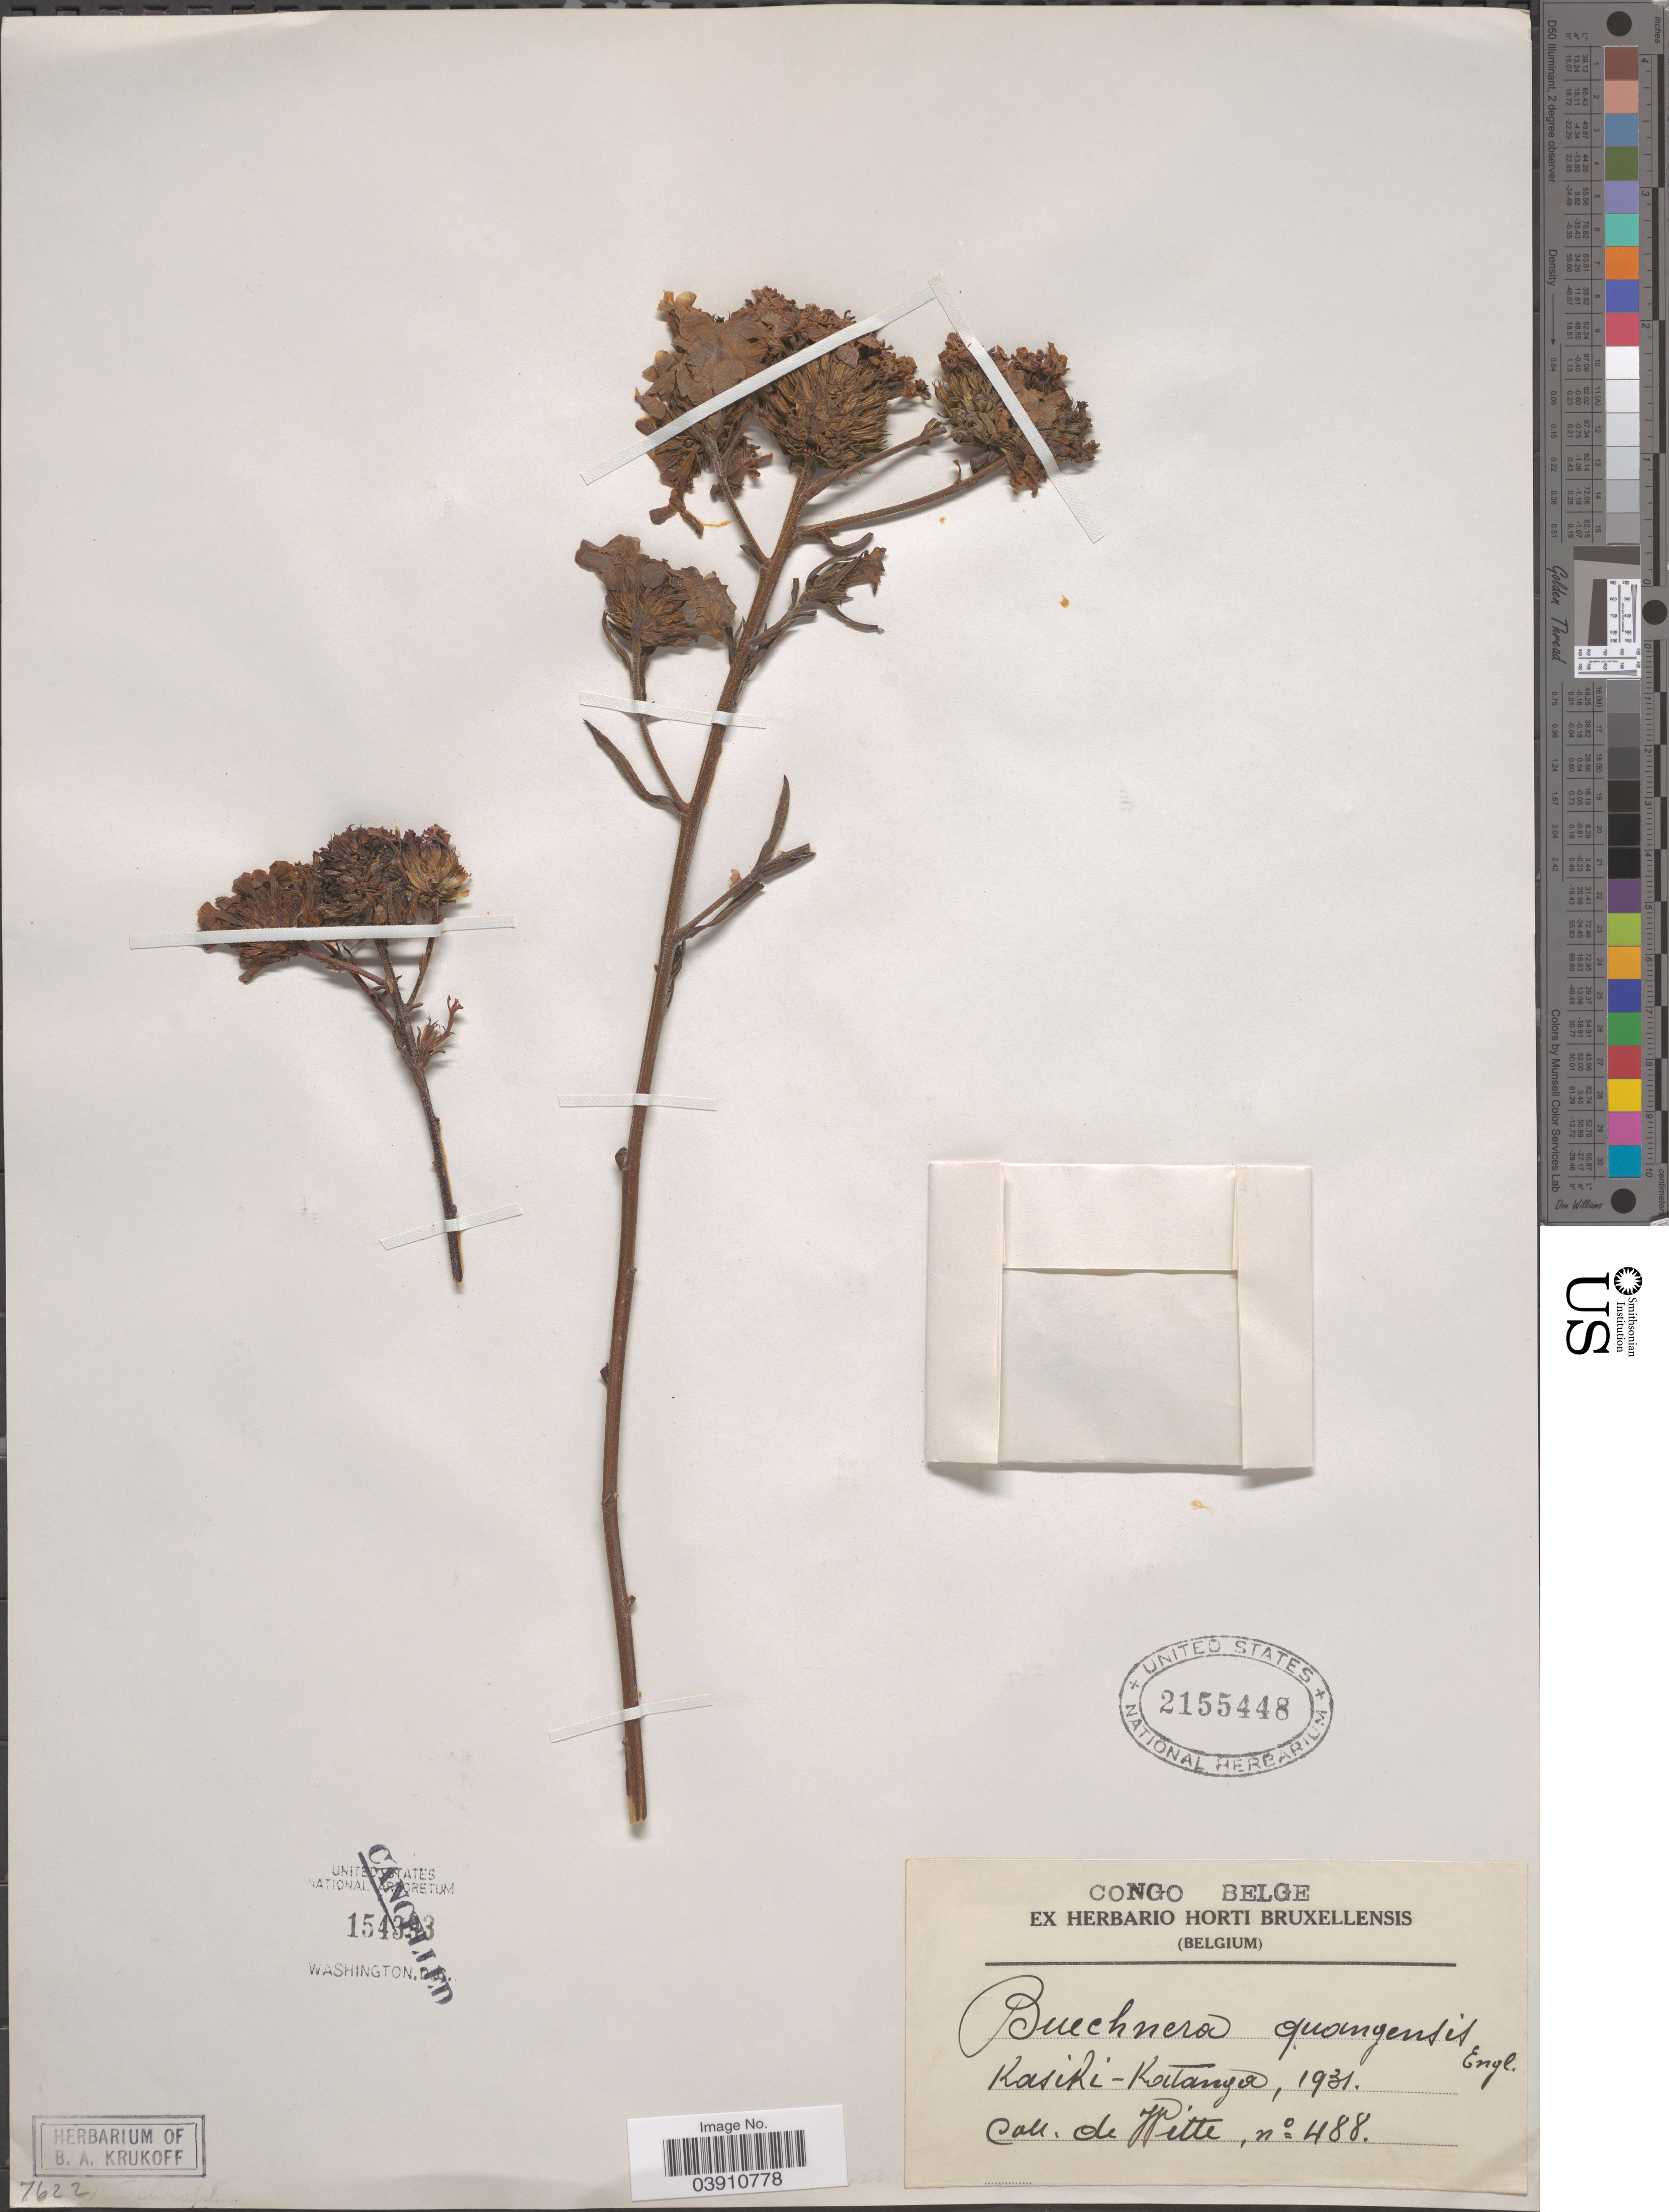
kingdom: Plantae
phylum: Tracheophyta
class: Magnoliopsida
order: Lamiales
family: Orobanchaceae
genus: Buchnera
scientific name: Buchnera quangensis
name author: Engl.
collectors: -. de Witte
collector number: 488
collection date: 1931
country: Congo, Democratic Republic of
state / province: Tanganyika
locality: Congo Belge. Kasiki-Katanga.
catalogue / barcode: US 2155448